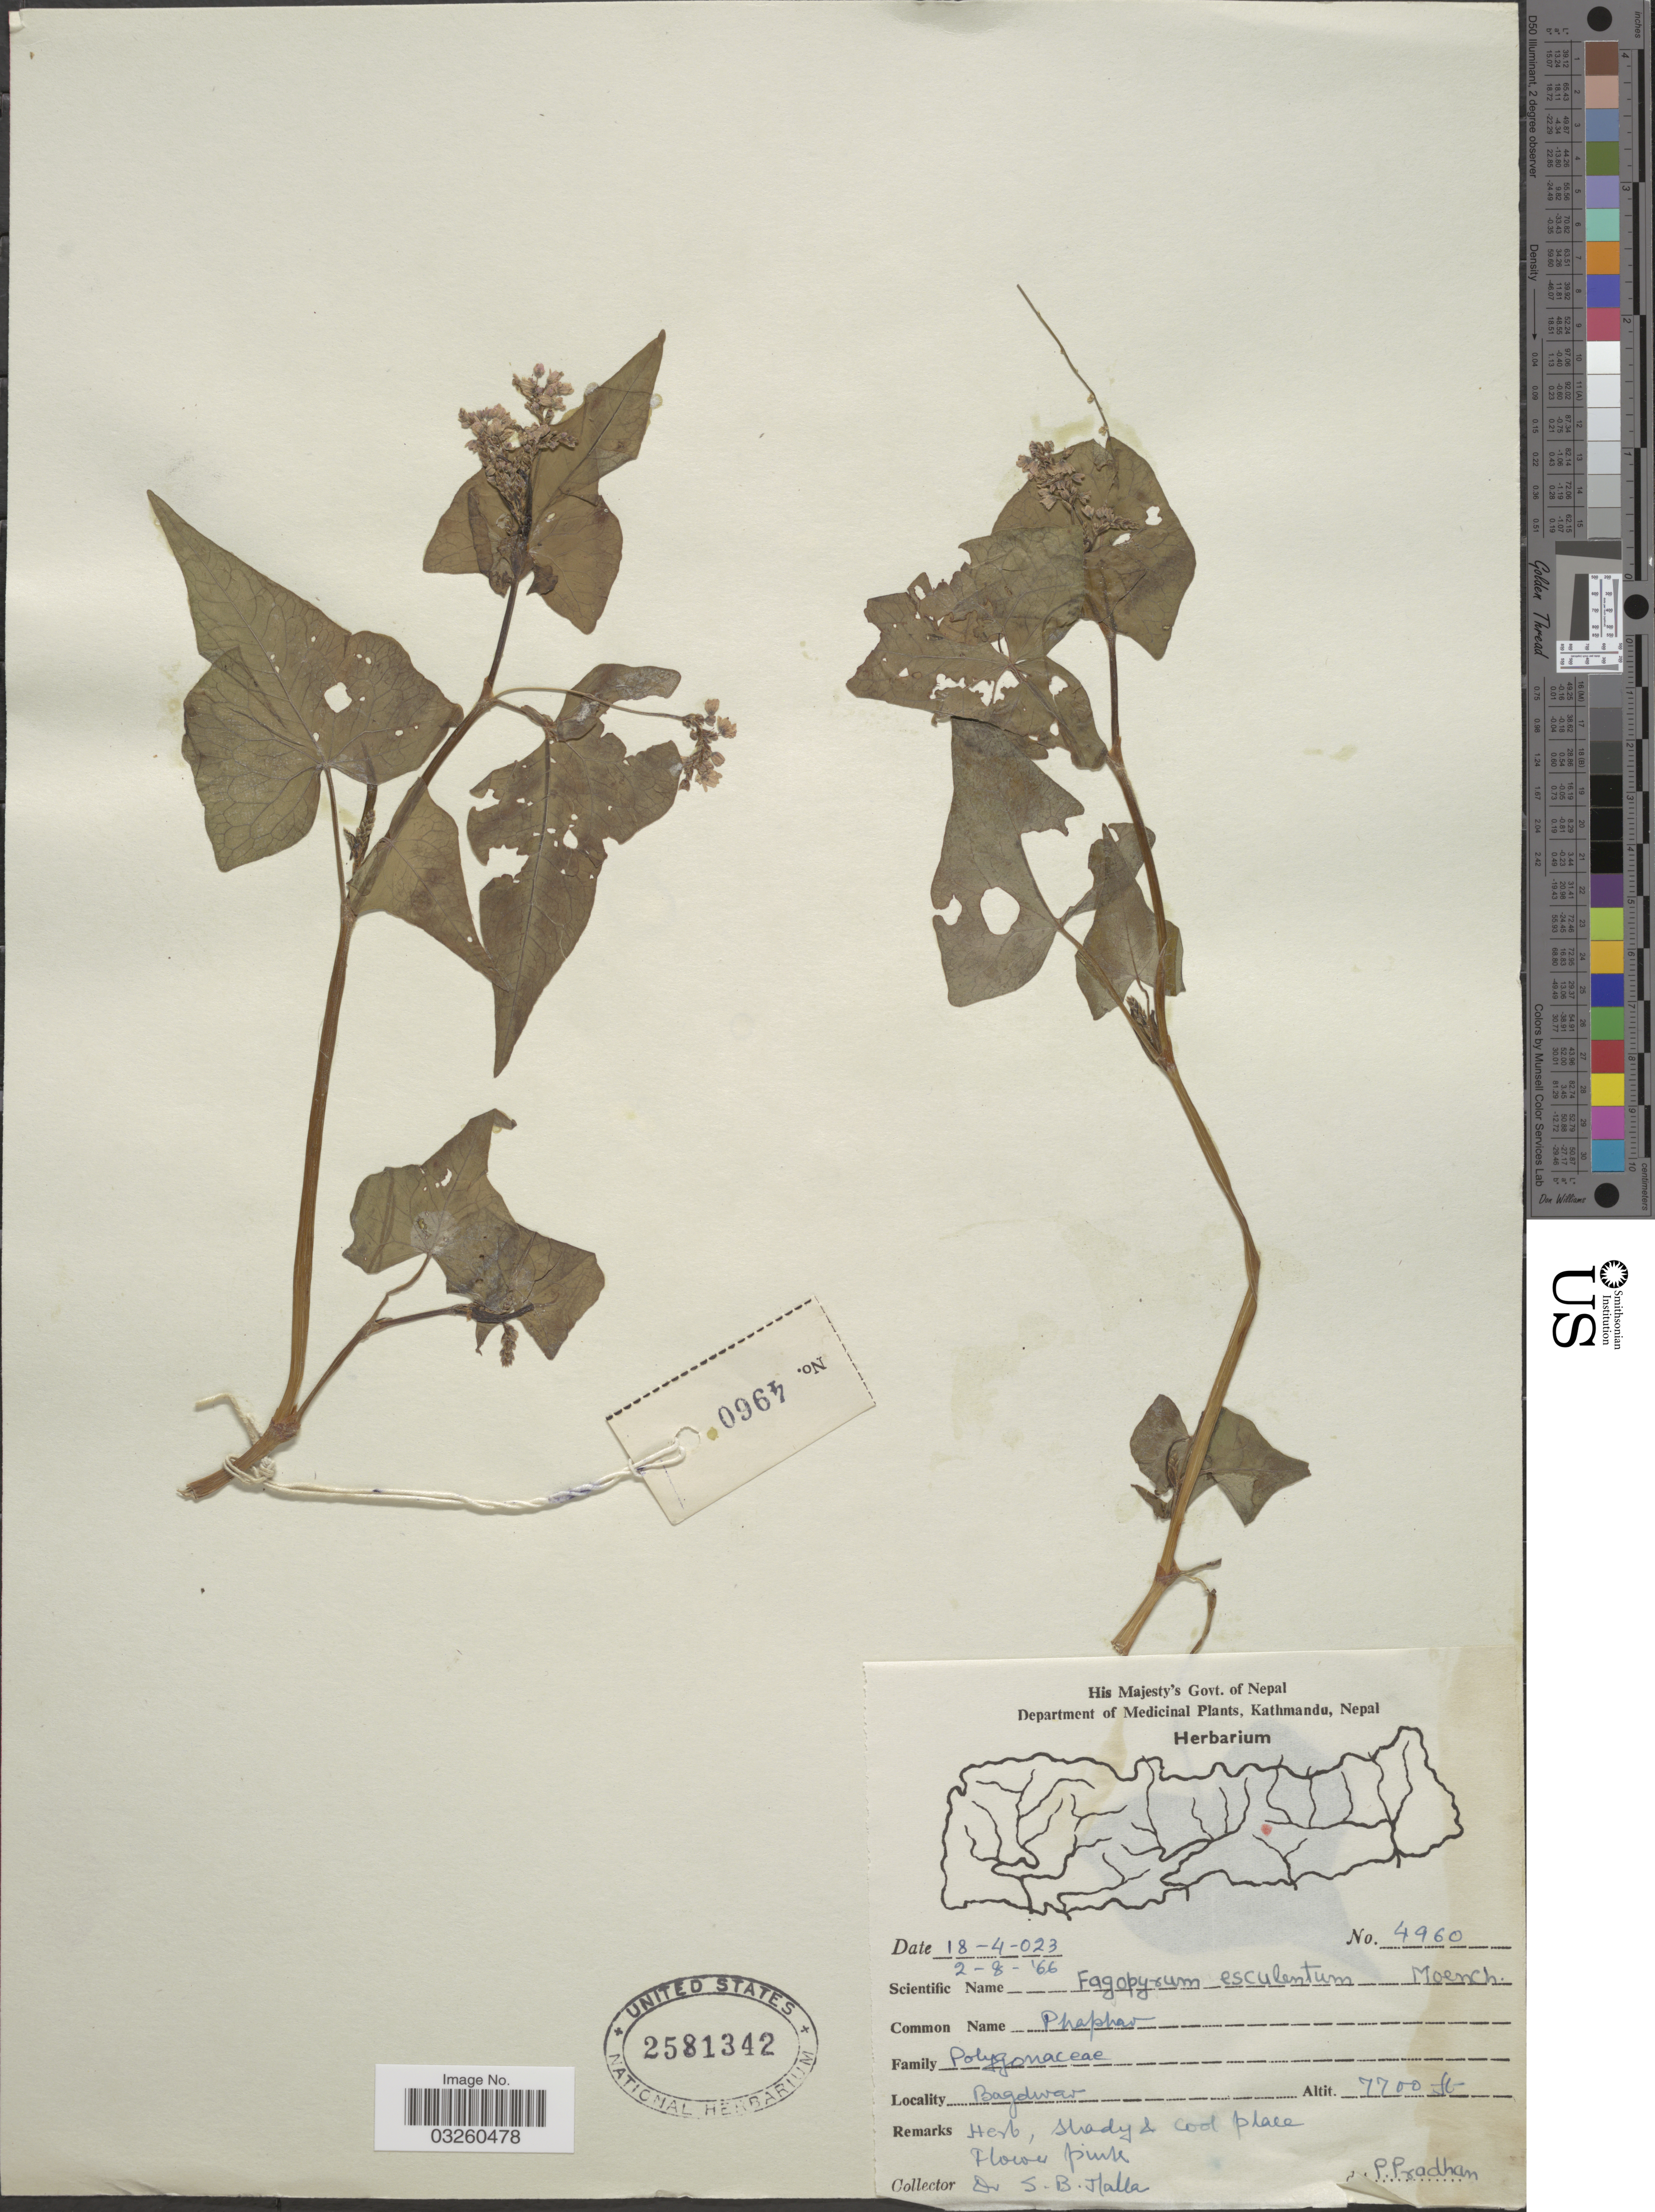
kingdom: Plantae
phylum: Tracheophyta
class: Magnoliopsida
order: Caryophyllales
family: Polygonaceae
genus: Fagopyrum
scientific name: Fagopyrum esculentum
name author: Moench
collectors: S. Malla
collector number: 4960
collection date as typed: Transcribed d/m/y: 2/8/66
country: Nepal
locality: Bagdwar.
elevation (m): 2347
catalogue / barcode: US 2581342